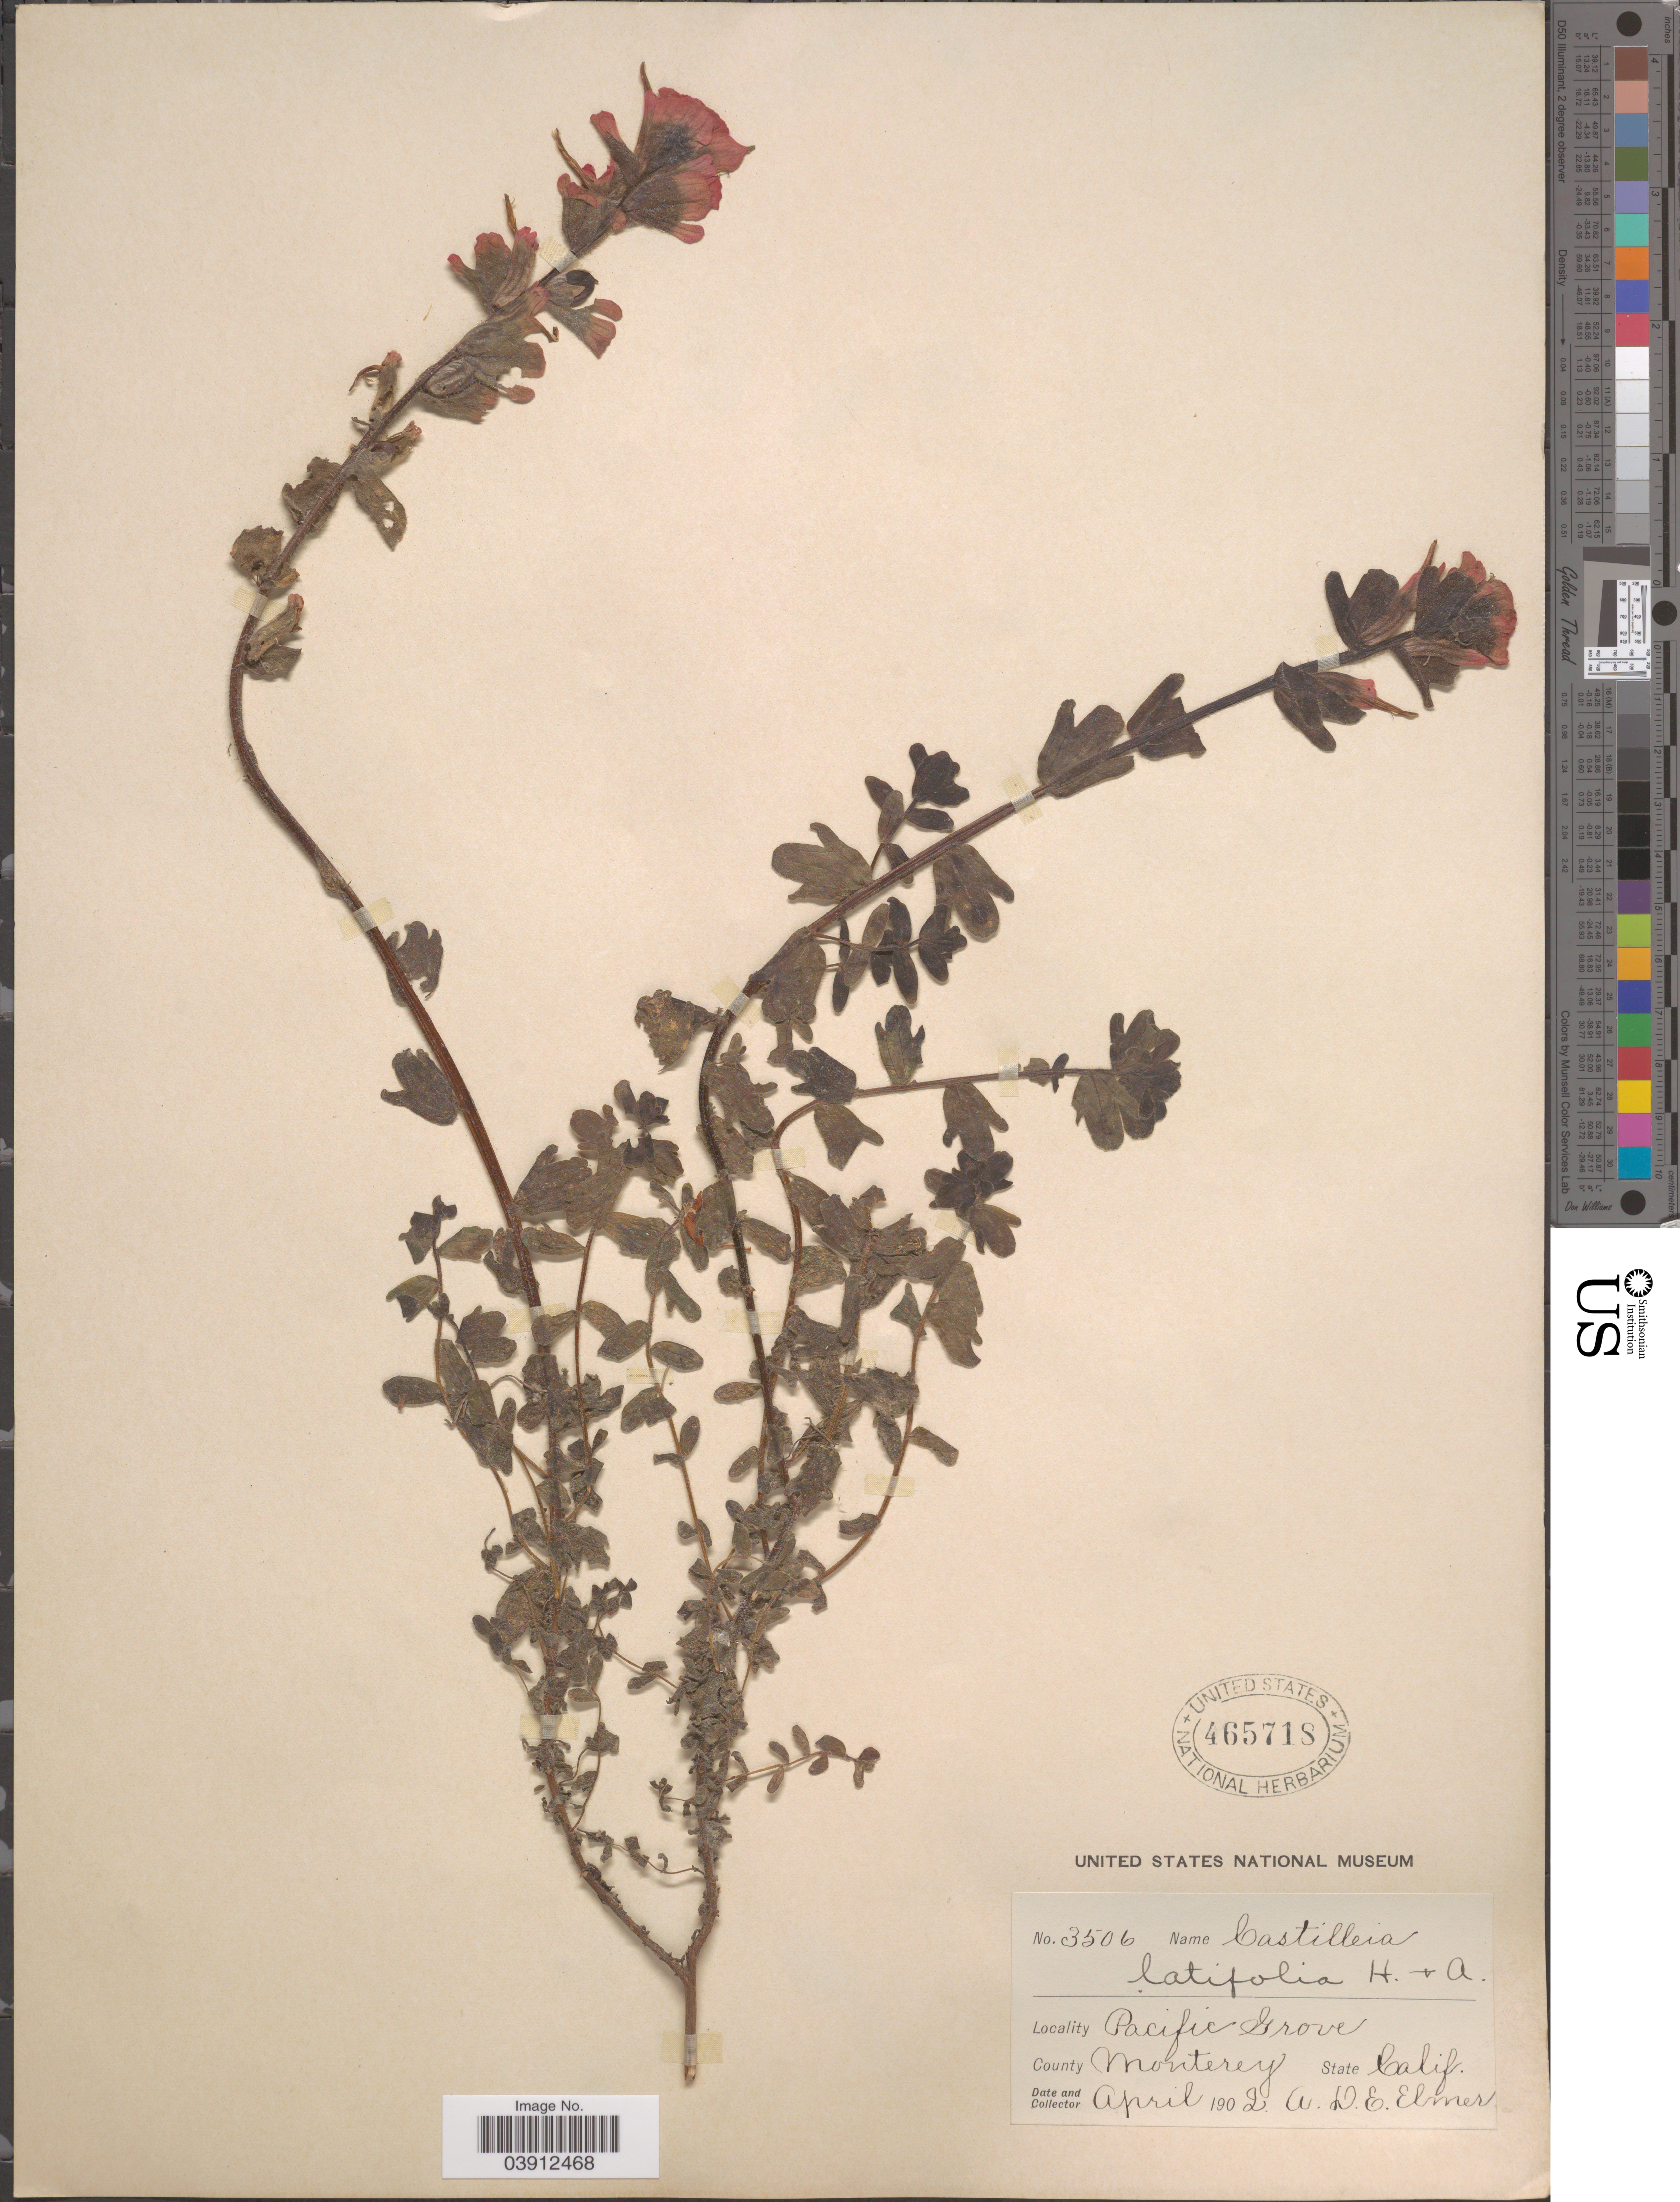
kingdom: Plantae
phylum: Tracheophyta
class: Magnoliopsida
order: Lamiales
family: Orobanchaceae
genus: Castilleja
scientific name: Castilleja latifolia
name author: Hook. & Arn.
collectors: A. D. E. Elmer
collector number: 3506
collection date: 1902-04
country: United States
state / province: California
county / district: Monterey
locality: Pacific Grove. County Monterey.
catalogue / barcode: US 465718